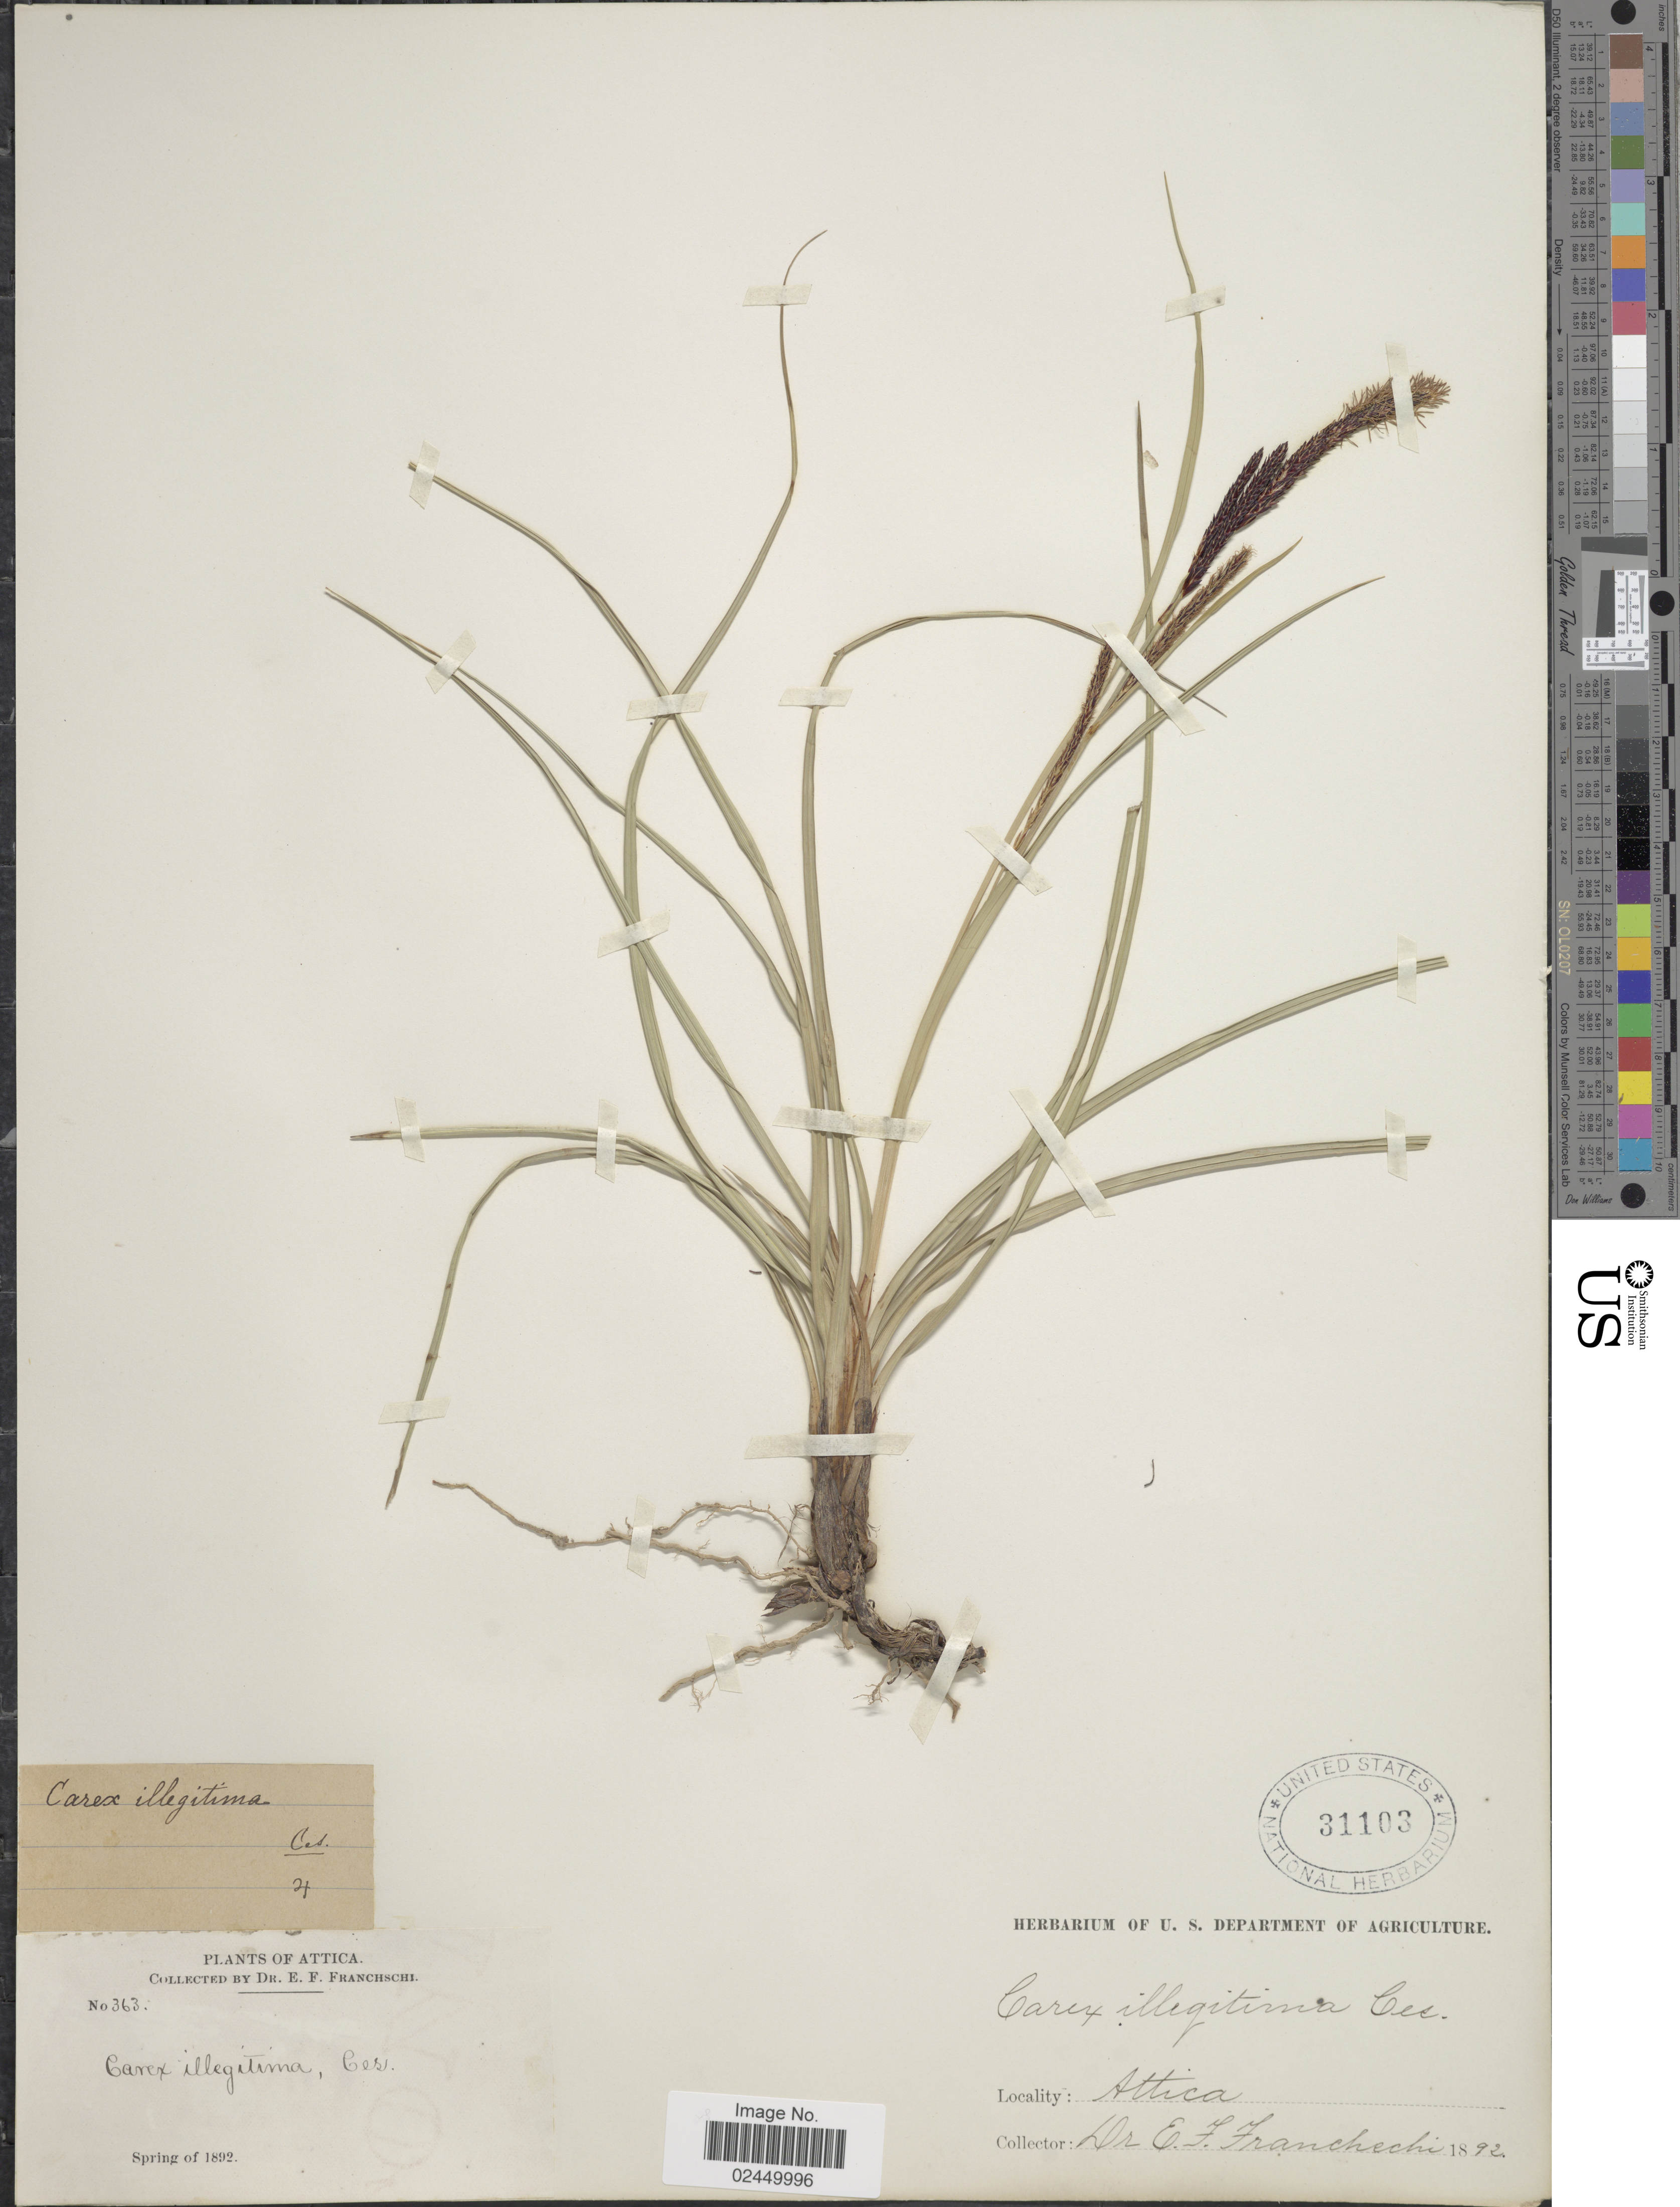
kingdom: Plantae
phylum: Tracheophyta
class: Liliopsida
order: Poales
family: Cyperaceae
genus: Carex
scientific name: Carex illegitima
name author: Ces.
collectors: E. Franchschi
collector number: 363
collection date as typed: Spring of 1892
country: Greece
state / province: Attica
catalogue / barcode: US 31103